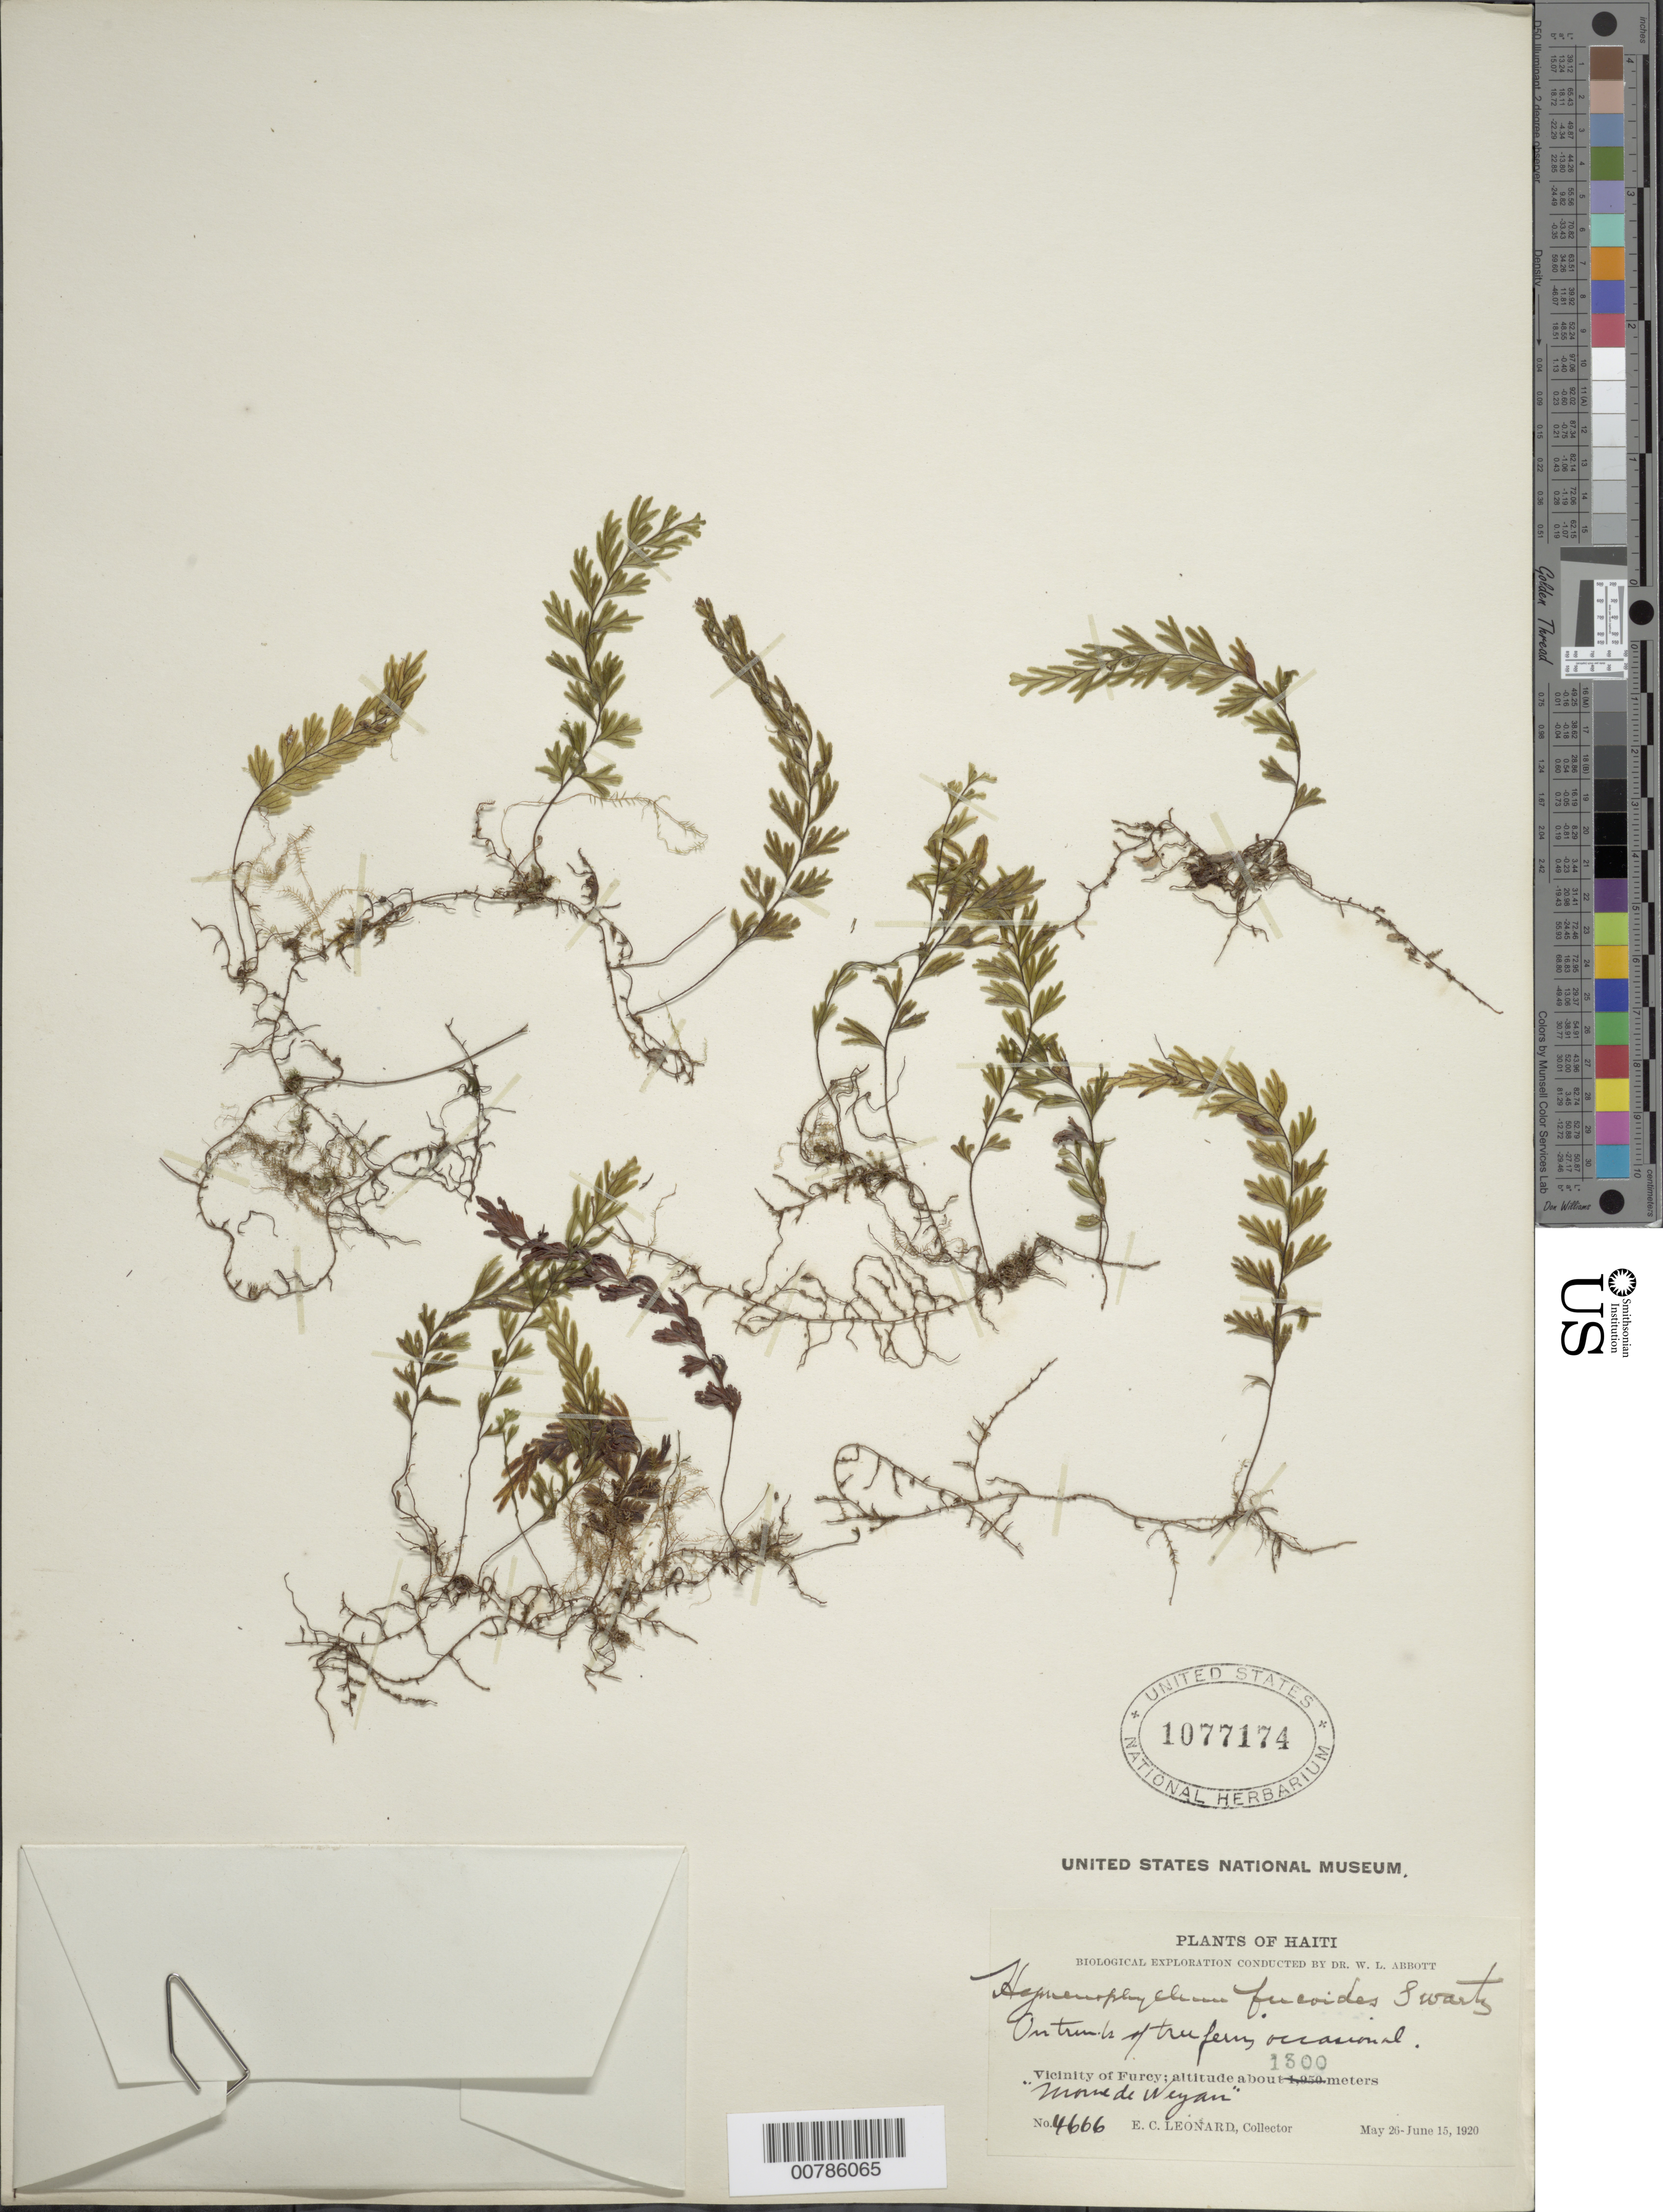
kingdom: Plantae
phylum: Tracheophyta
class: Polypodiopsida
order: Hymenophyllales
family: Hymenophyllaceae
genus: Hymenophyllum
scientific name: Hymenophyllum fucoides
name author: (Sw.) Sw.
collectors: E. C. Leonard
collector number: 4666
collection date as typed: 26 May 1920 15 Jun 1920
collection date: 1920-05-26/1920-06-15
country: Haiti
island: Hispaniola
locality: Furcy, vicinity; Morne de Weyan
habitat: On trunk of tree ferns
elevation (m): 1300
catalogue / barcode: US 1077174